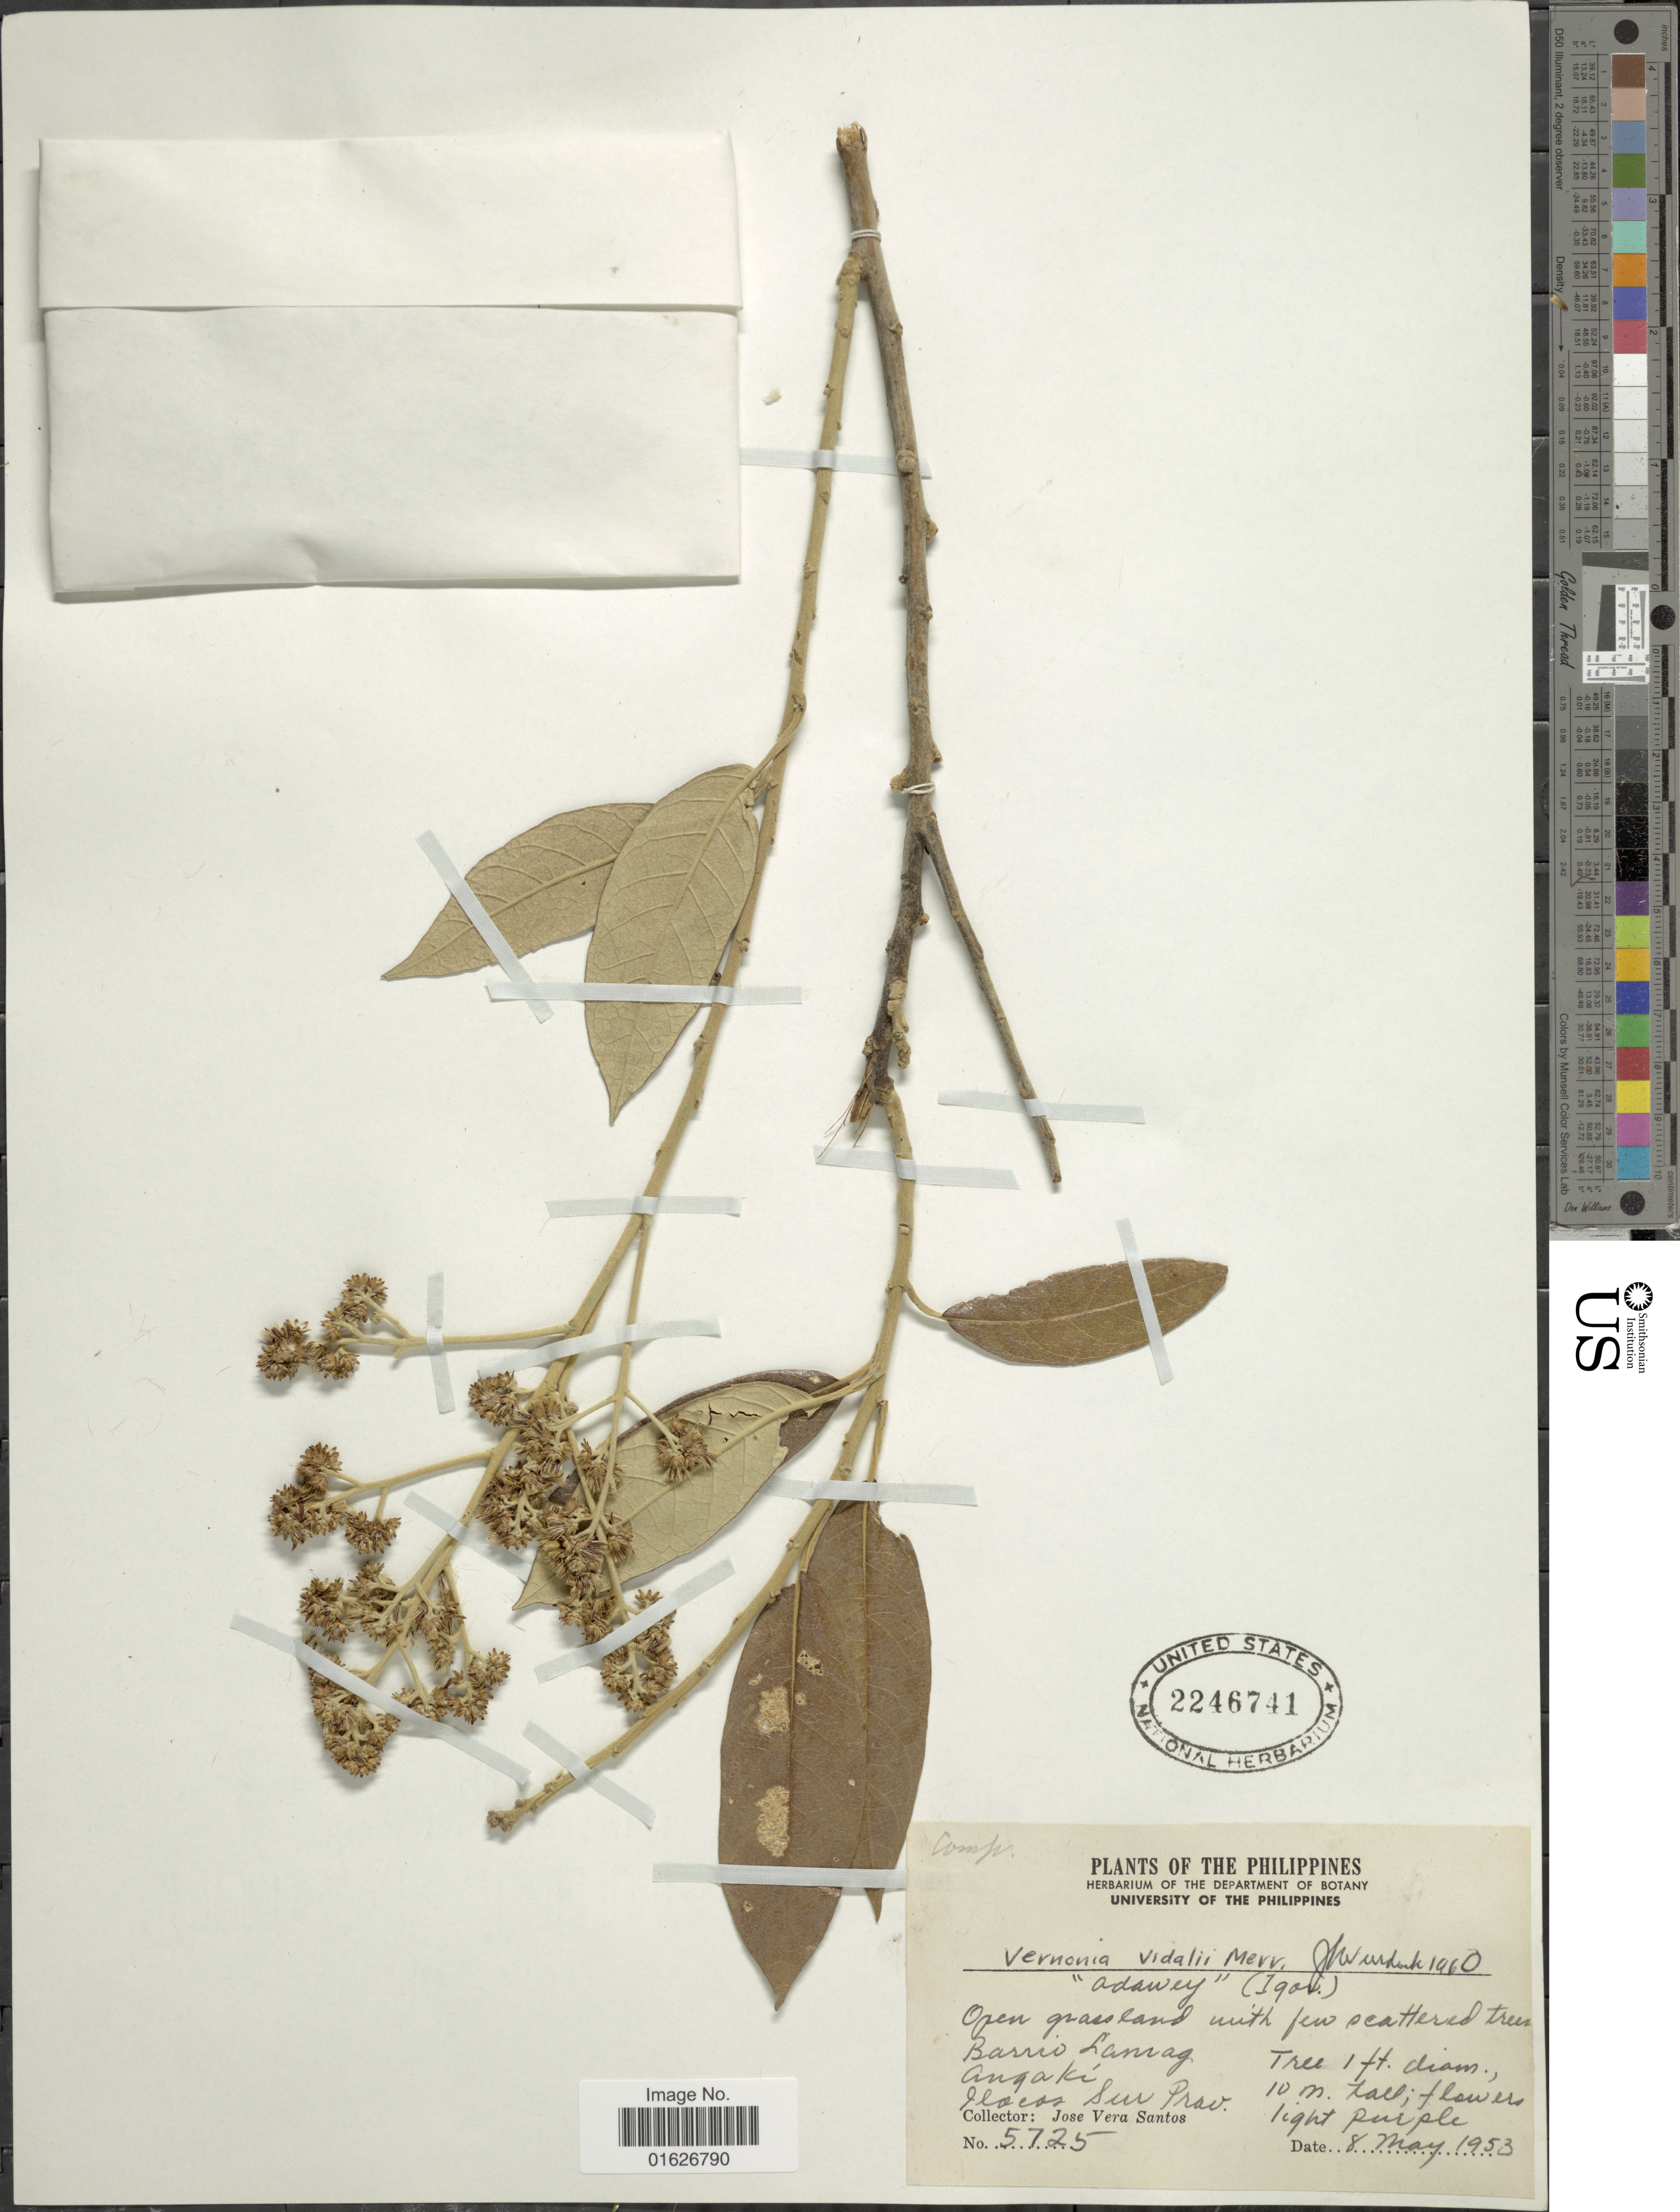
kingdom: Plantae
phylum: Tracheophyta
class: Magnoliopsida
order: Asterales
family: Asteraceae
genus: Strobocalyx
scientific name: Strobocalyx vidalii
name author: (G. Merr.) H. Rob.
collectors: J. V. Santos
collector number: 5725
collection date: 1953-05-08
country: Philippines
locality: Barrio Lamang, Angaki, Flacos Sur Prov.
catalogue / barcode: US 2246741